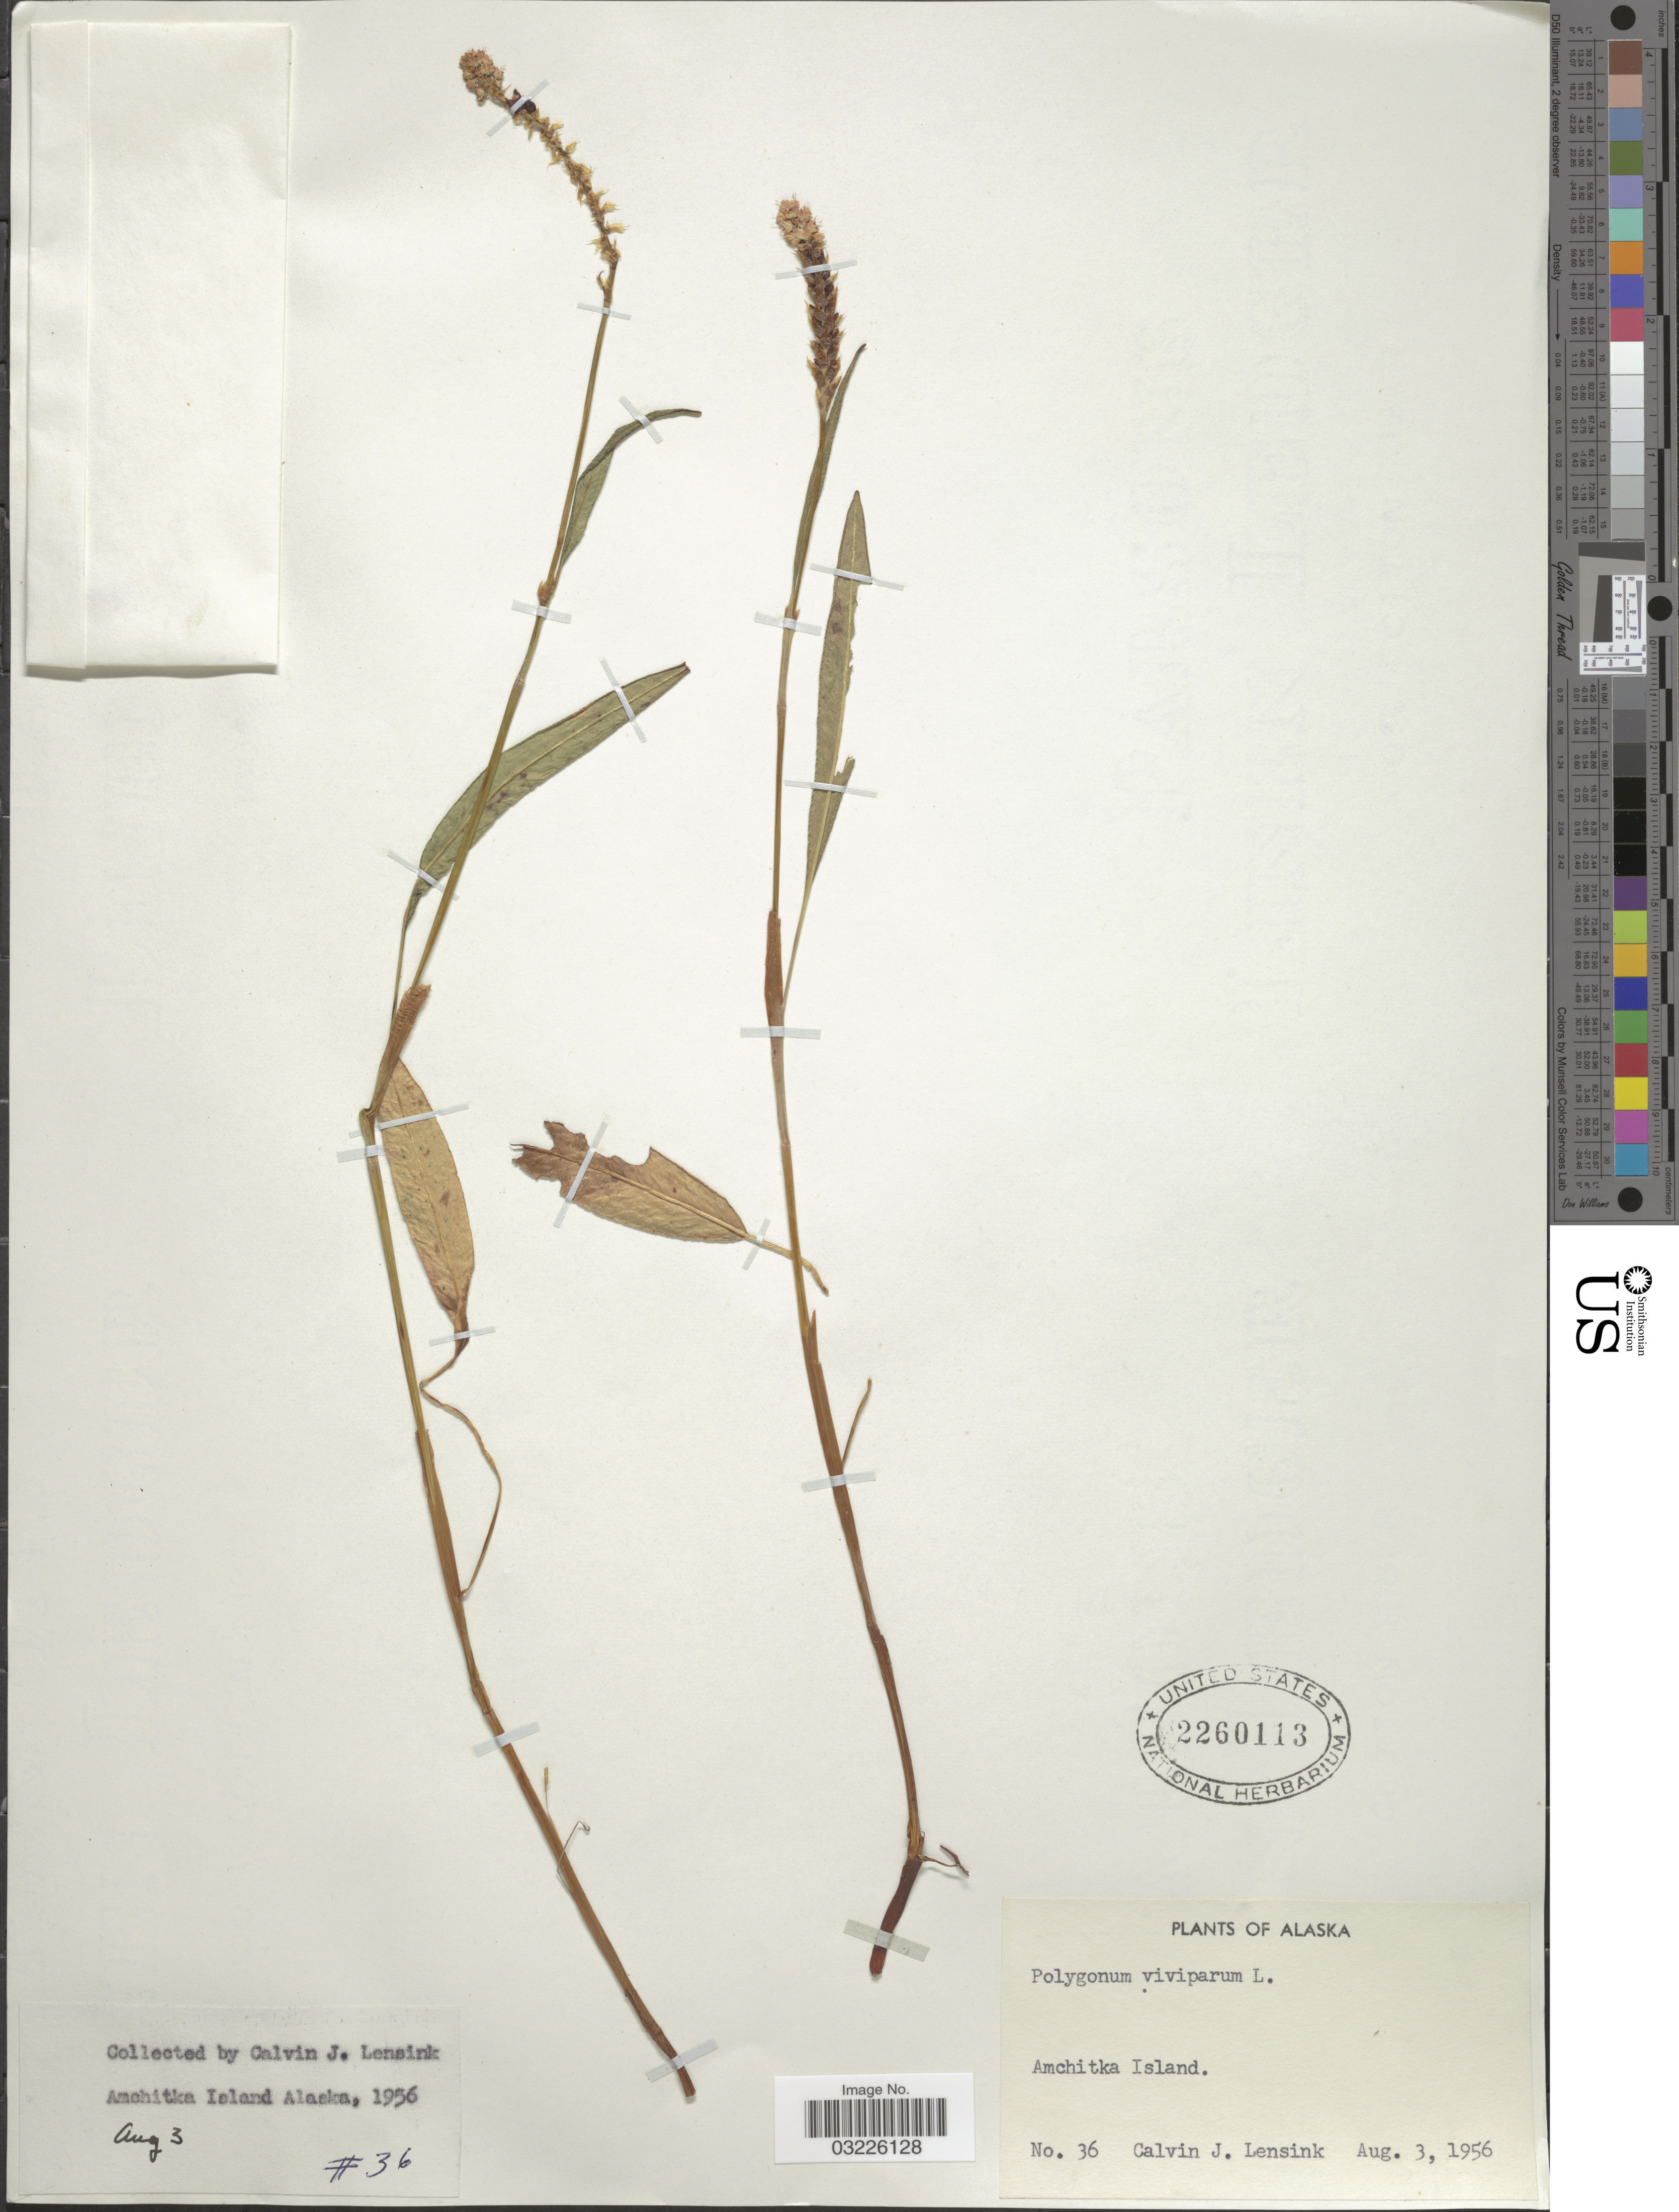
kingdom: Plantae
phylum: Tracheophyta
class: Magnoliopsida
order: Caryophyllales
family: Polygonaceae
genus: Bistorta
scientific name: Bistorta vivipara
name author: (L.) Delarbre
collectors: C. Lensink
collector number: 36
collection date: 1956-08-03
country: United States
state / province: Alaska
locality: Amchitka Island.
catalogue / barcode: US 2260113